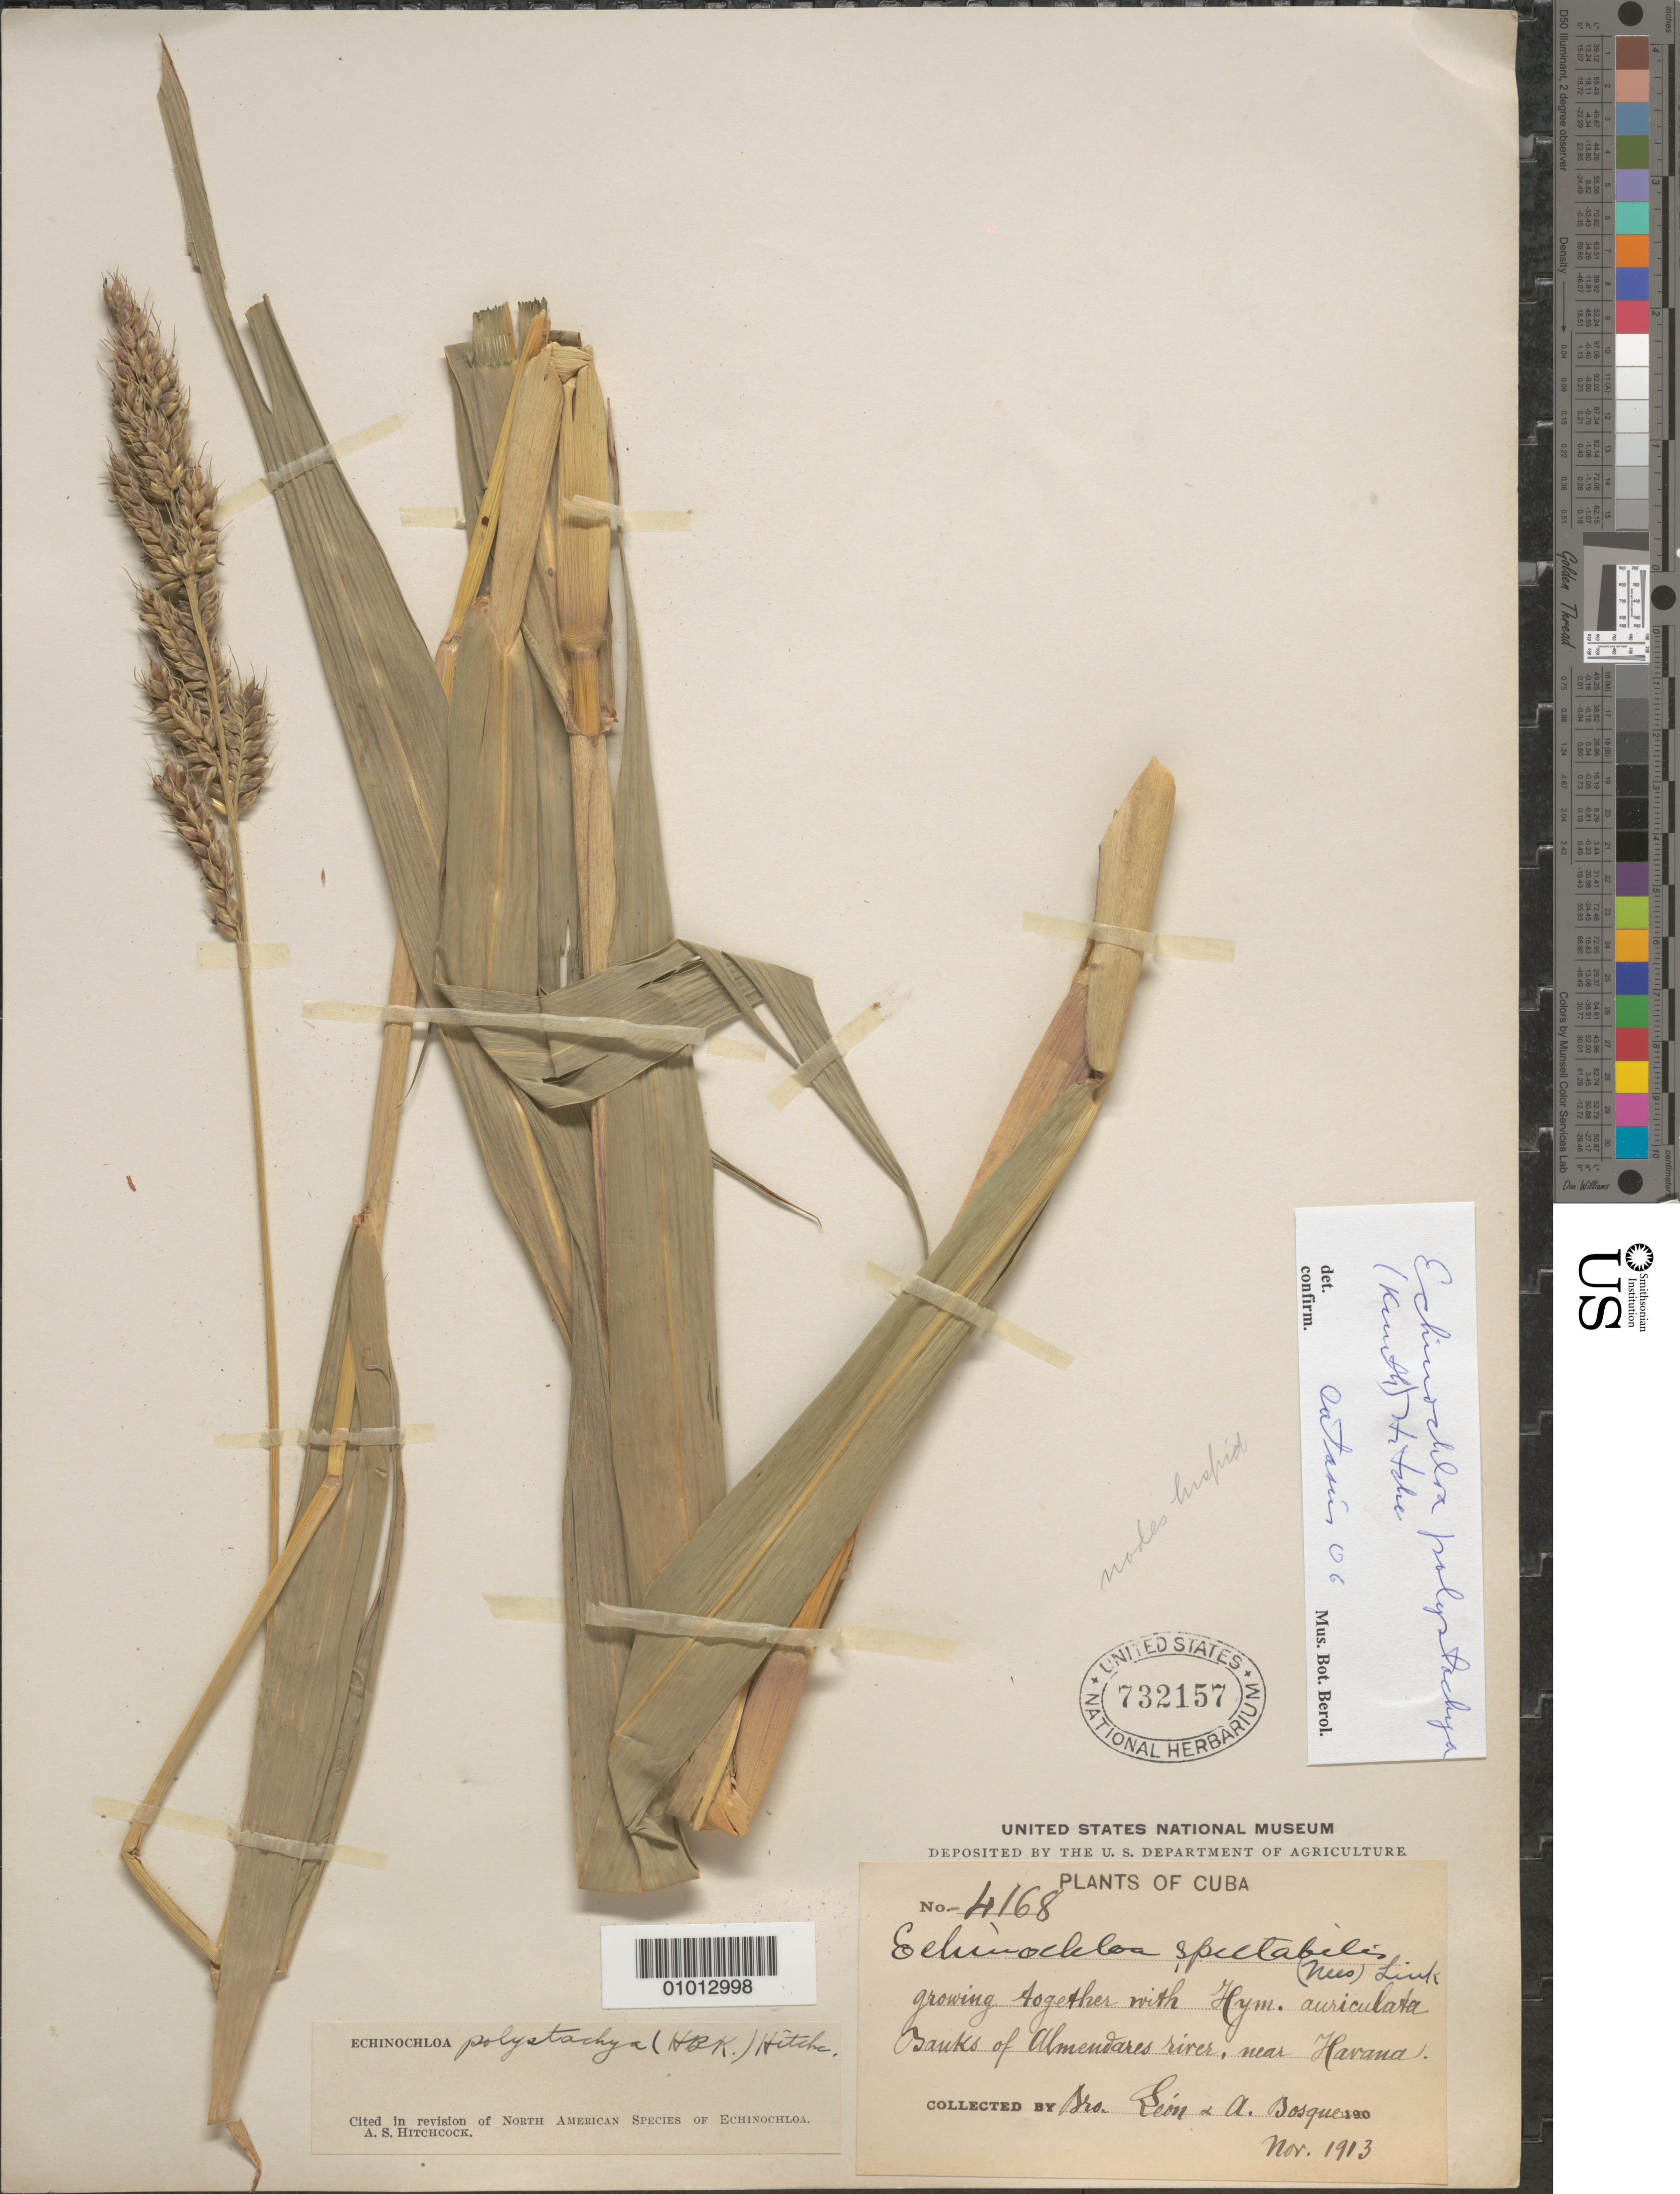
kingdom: Plantae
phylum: Tracheophyta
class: Liliopsida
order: Poales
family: Poaceae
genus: Echinochloa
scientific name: Echinochloa polystachya var. spectabilis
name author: (Nees ex Trin.) Mart. Crov.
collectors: Bro. León & A. Bosques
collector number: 4168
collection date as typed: Nov 1913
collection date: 1913-11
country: Cuba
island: Cuba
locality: Almendares River, near Havana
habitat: Growing with Hym. auriculata on banks of river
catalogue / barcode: US 732157